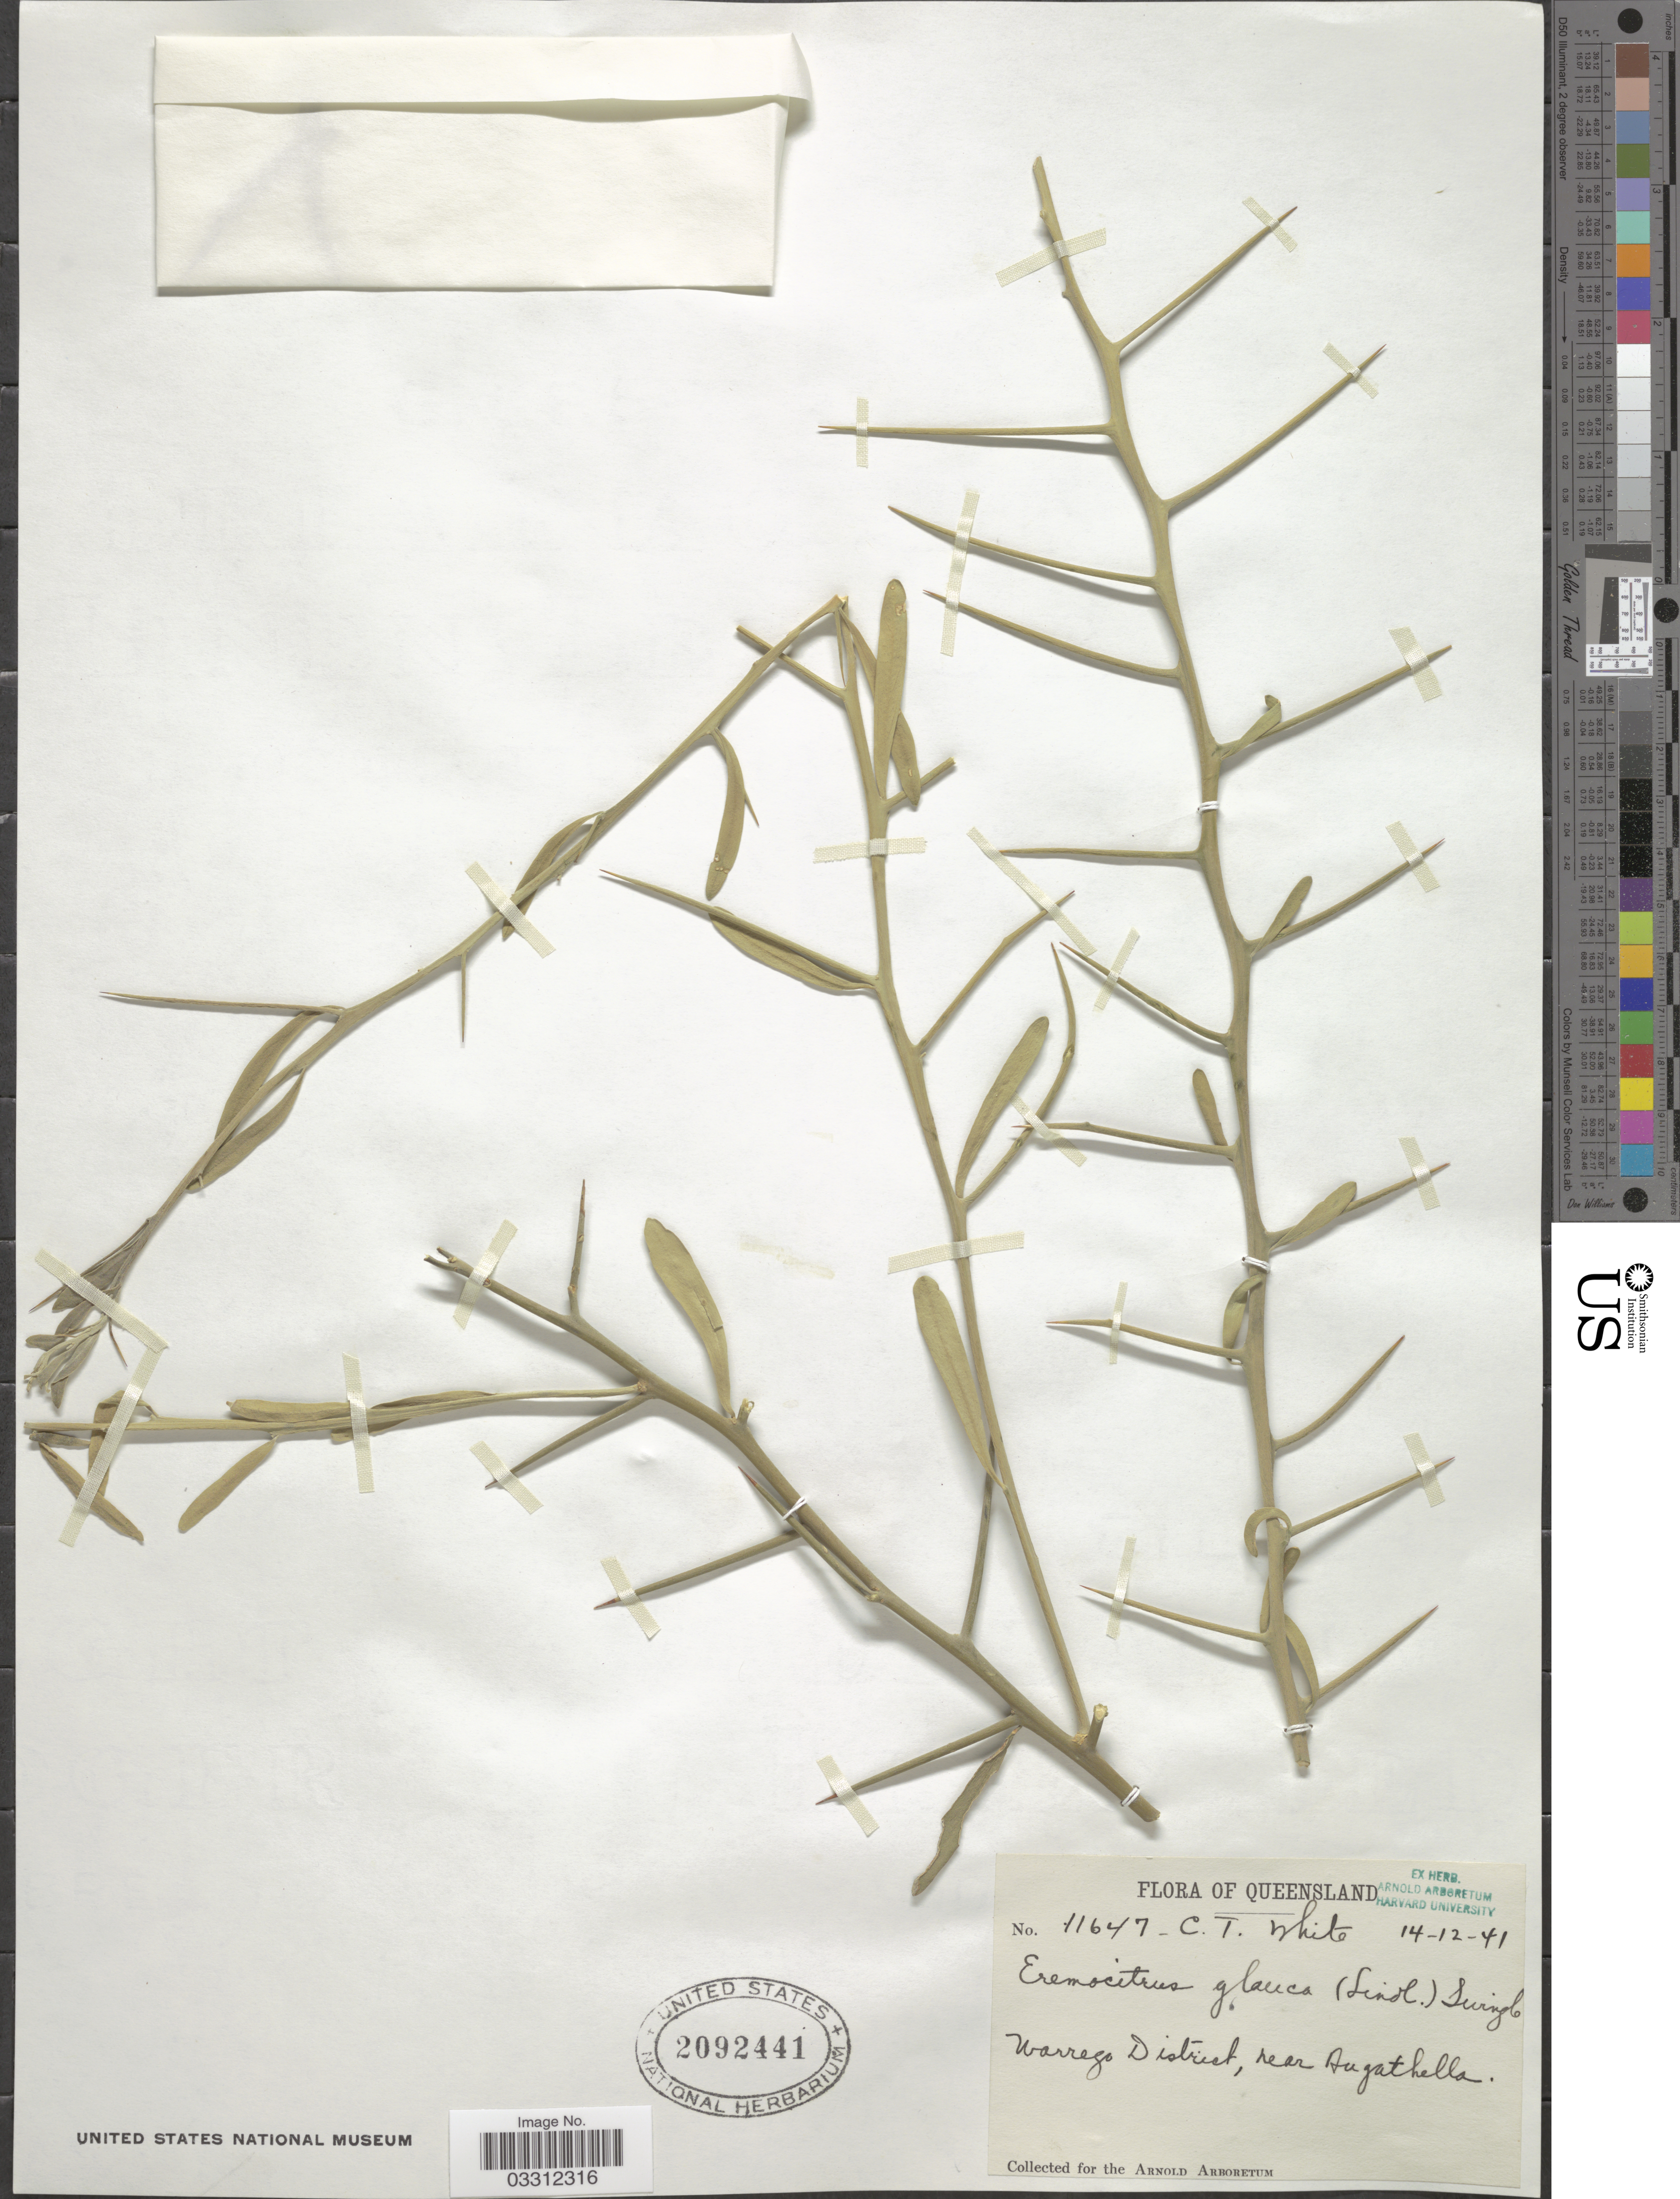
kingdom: Plantae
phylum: Tracheophyta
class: Magnoliopsida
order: Sapindales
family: Rutaceae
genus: Citrus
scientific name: Citrus glauca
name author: (Lindl.) Burkill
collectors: C. T. White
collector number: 11647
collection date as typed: Transcribed d/m/y: 14/12/41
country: Australia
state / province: Queensland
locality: Warrego District, near Augathella.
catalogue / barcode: US 2092441